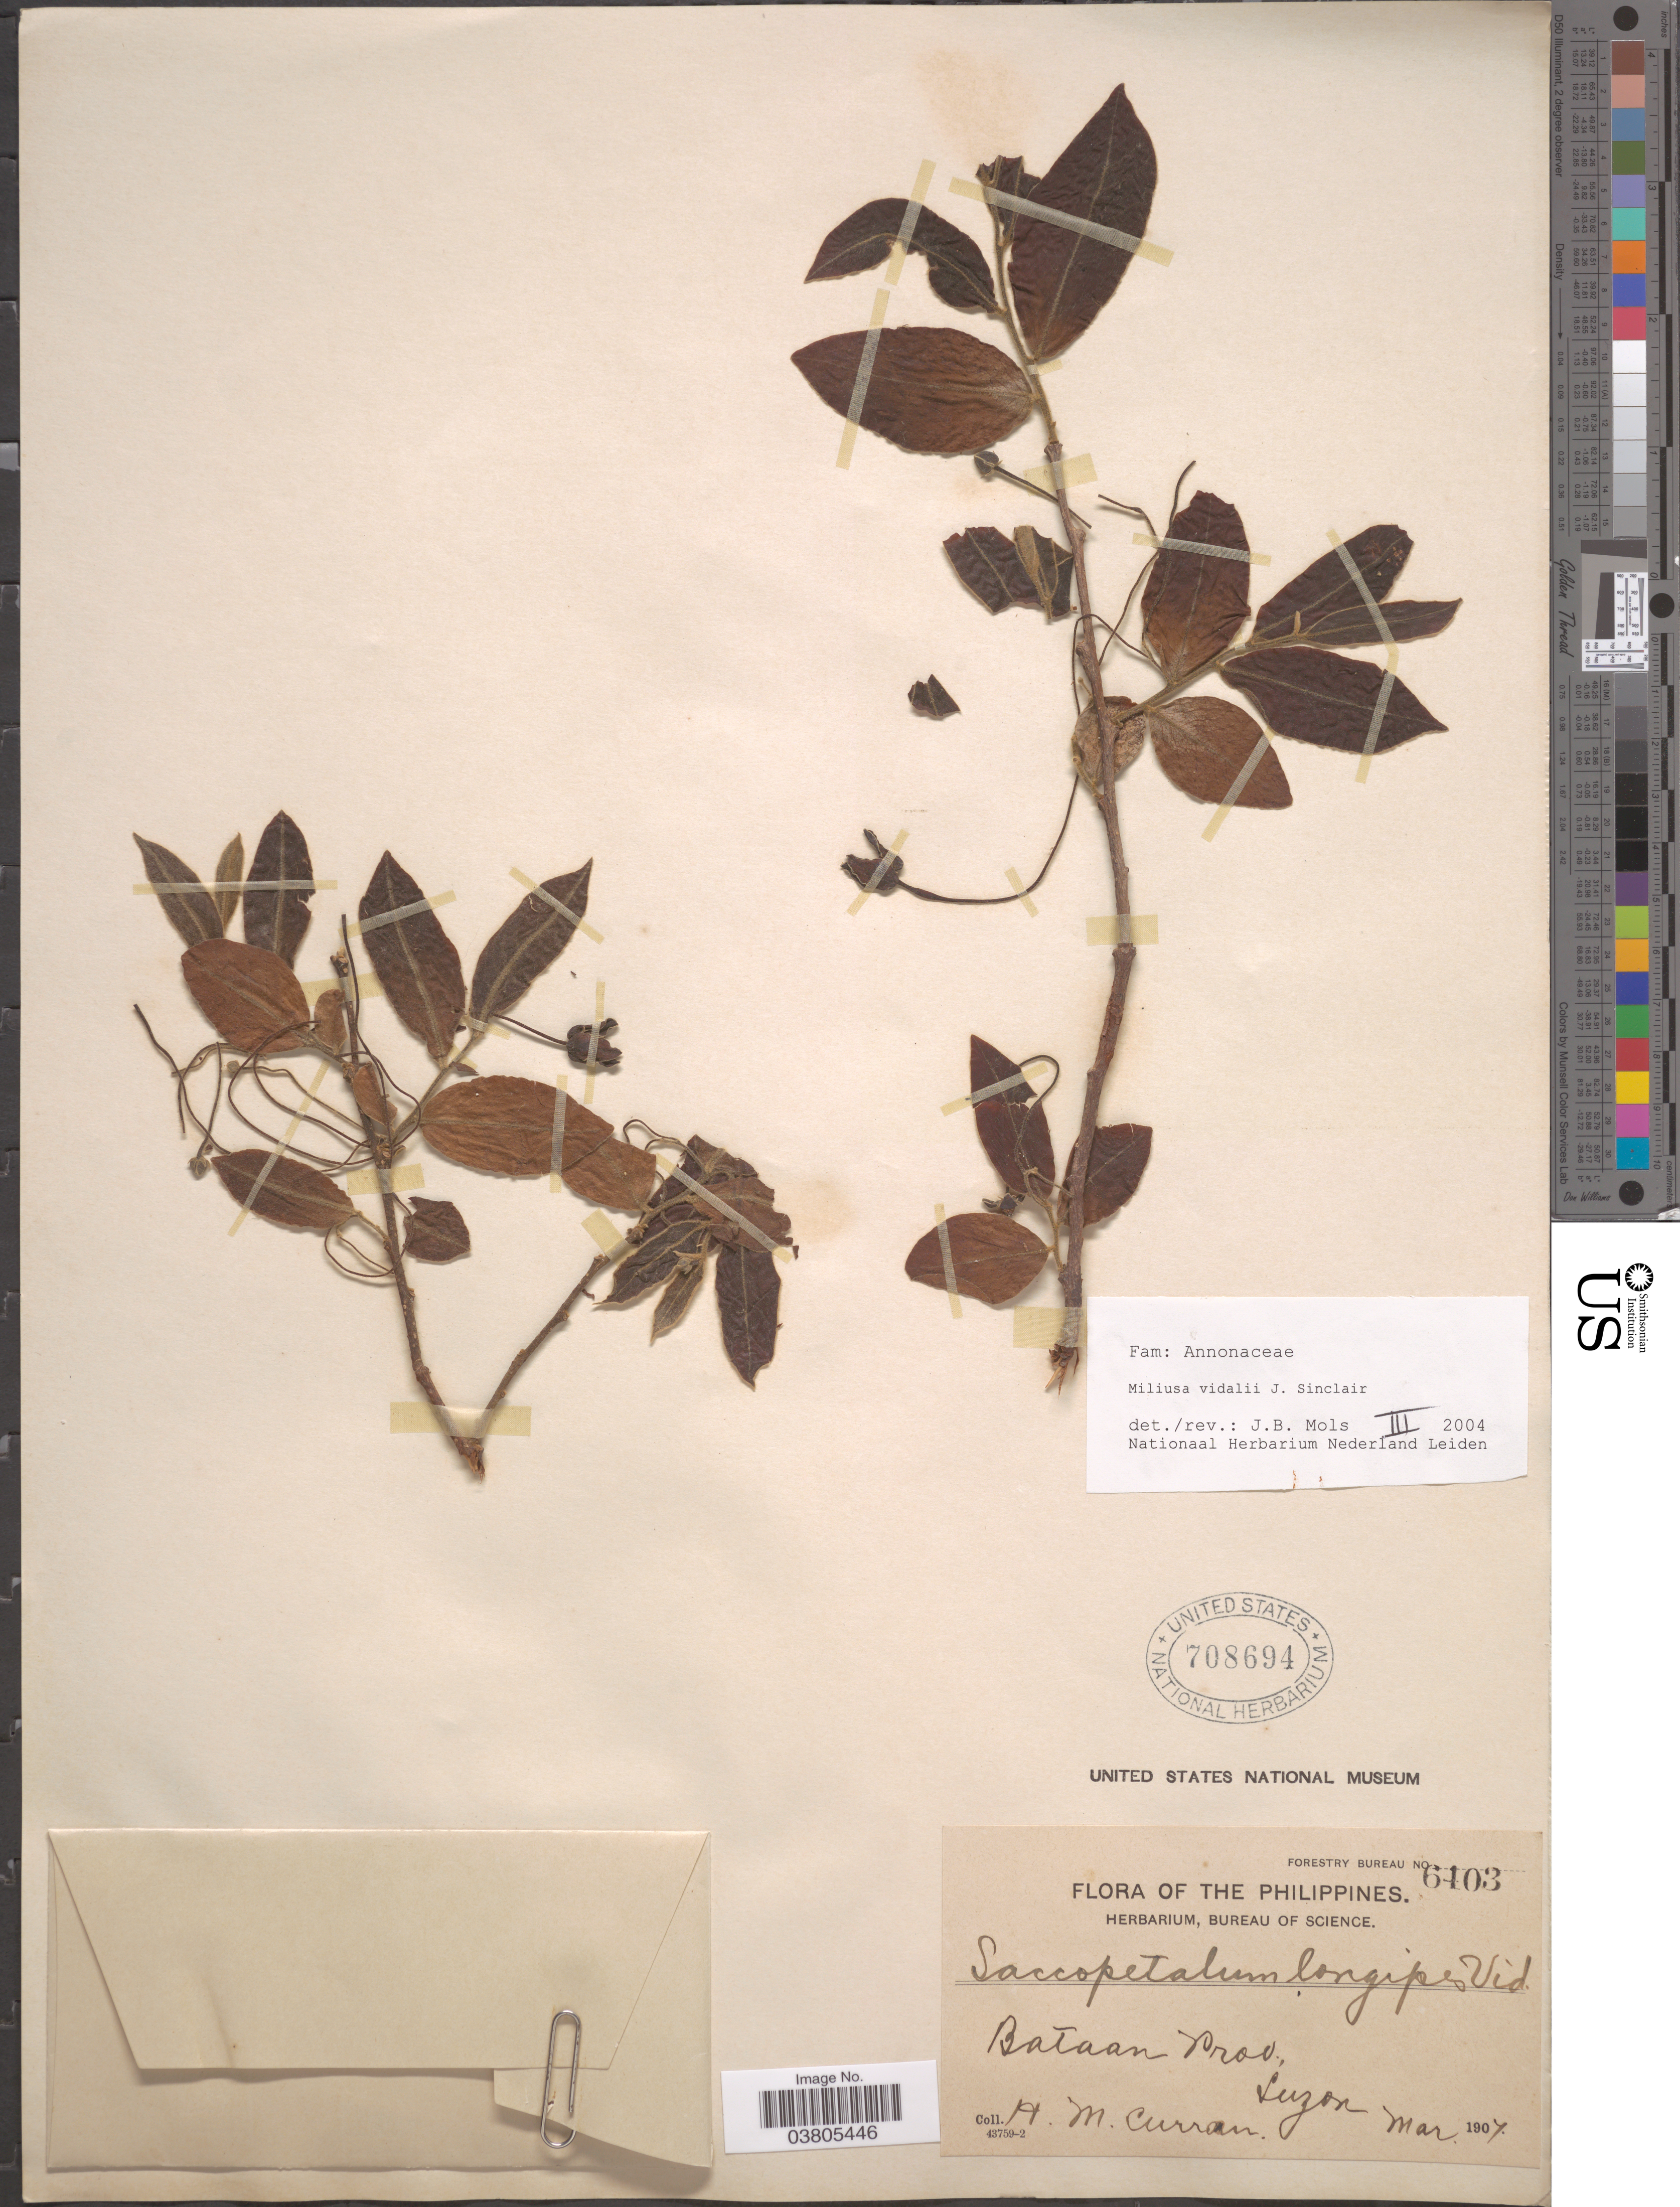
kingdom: Plantae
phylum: Tracheophyta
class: Magnoliopsida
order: Magnoliales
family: Annonaceae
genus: Miliusa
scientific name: Miliusa vidalii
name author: J. Sincl.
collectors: H. M. Curran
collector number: Forestry Bureau 6103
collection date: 1907-03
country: Philippines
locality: Bataan Prov., Luzon.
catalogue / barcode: US 708694